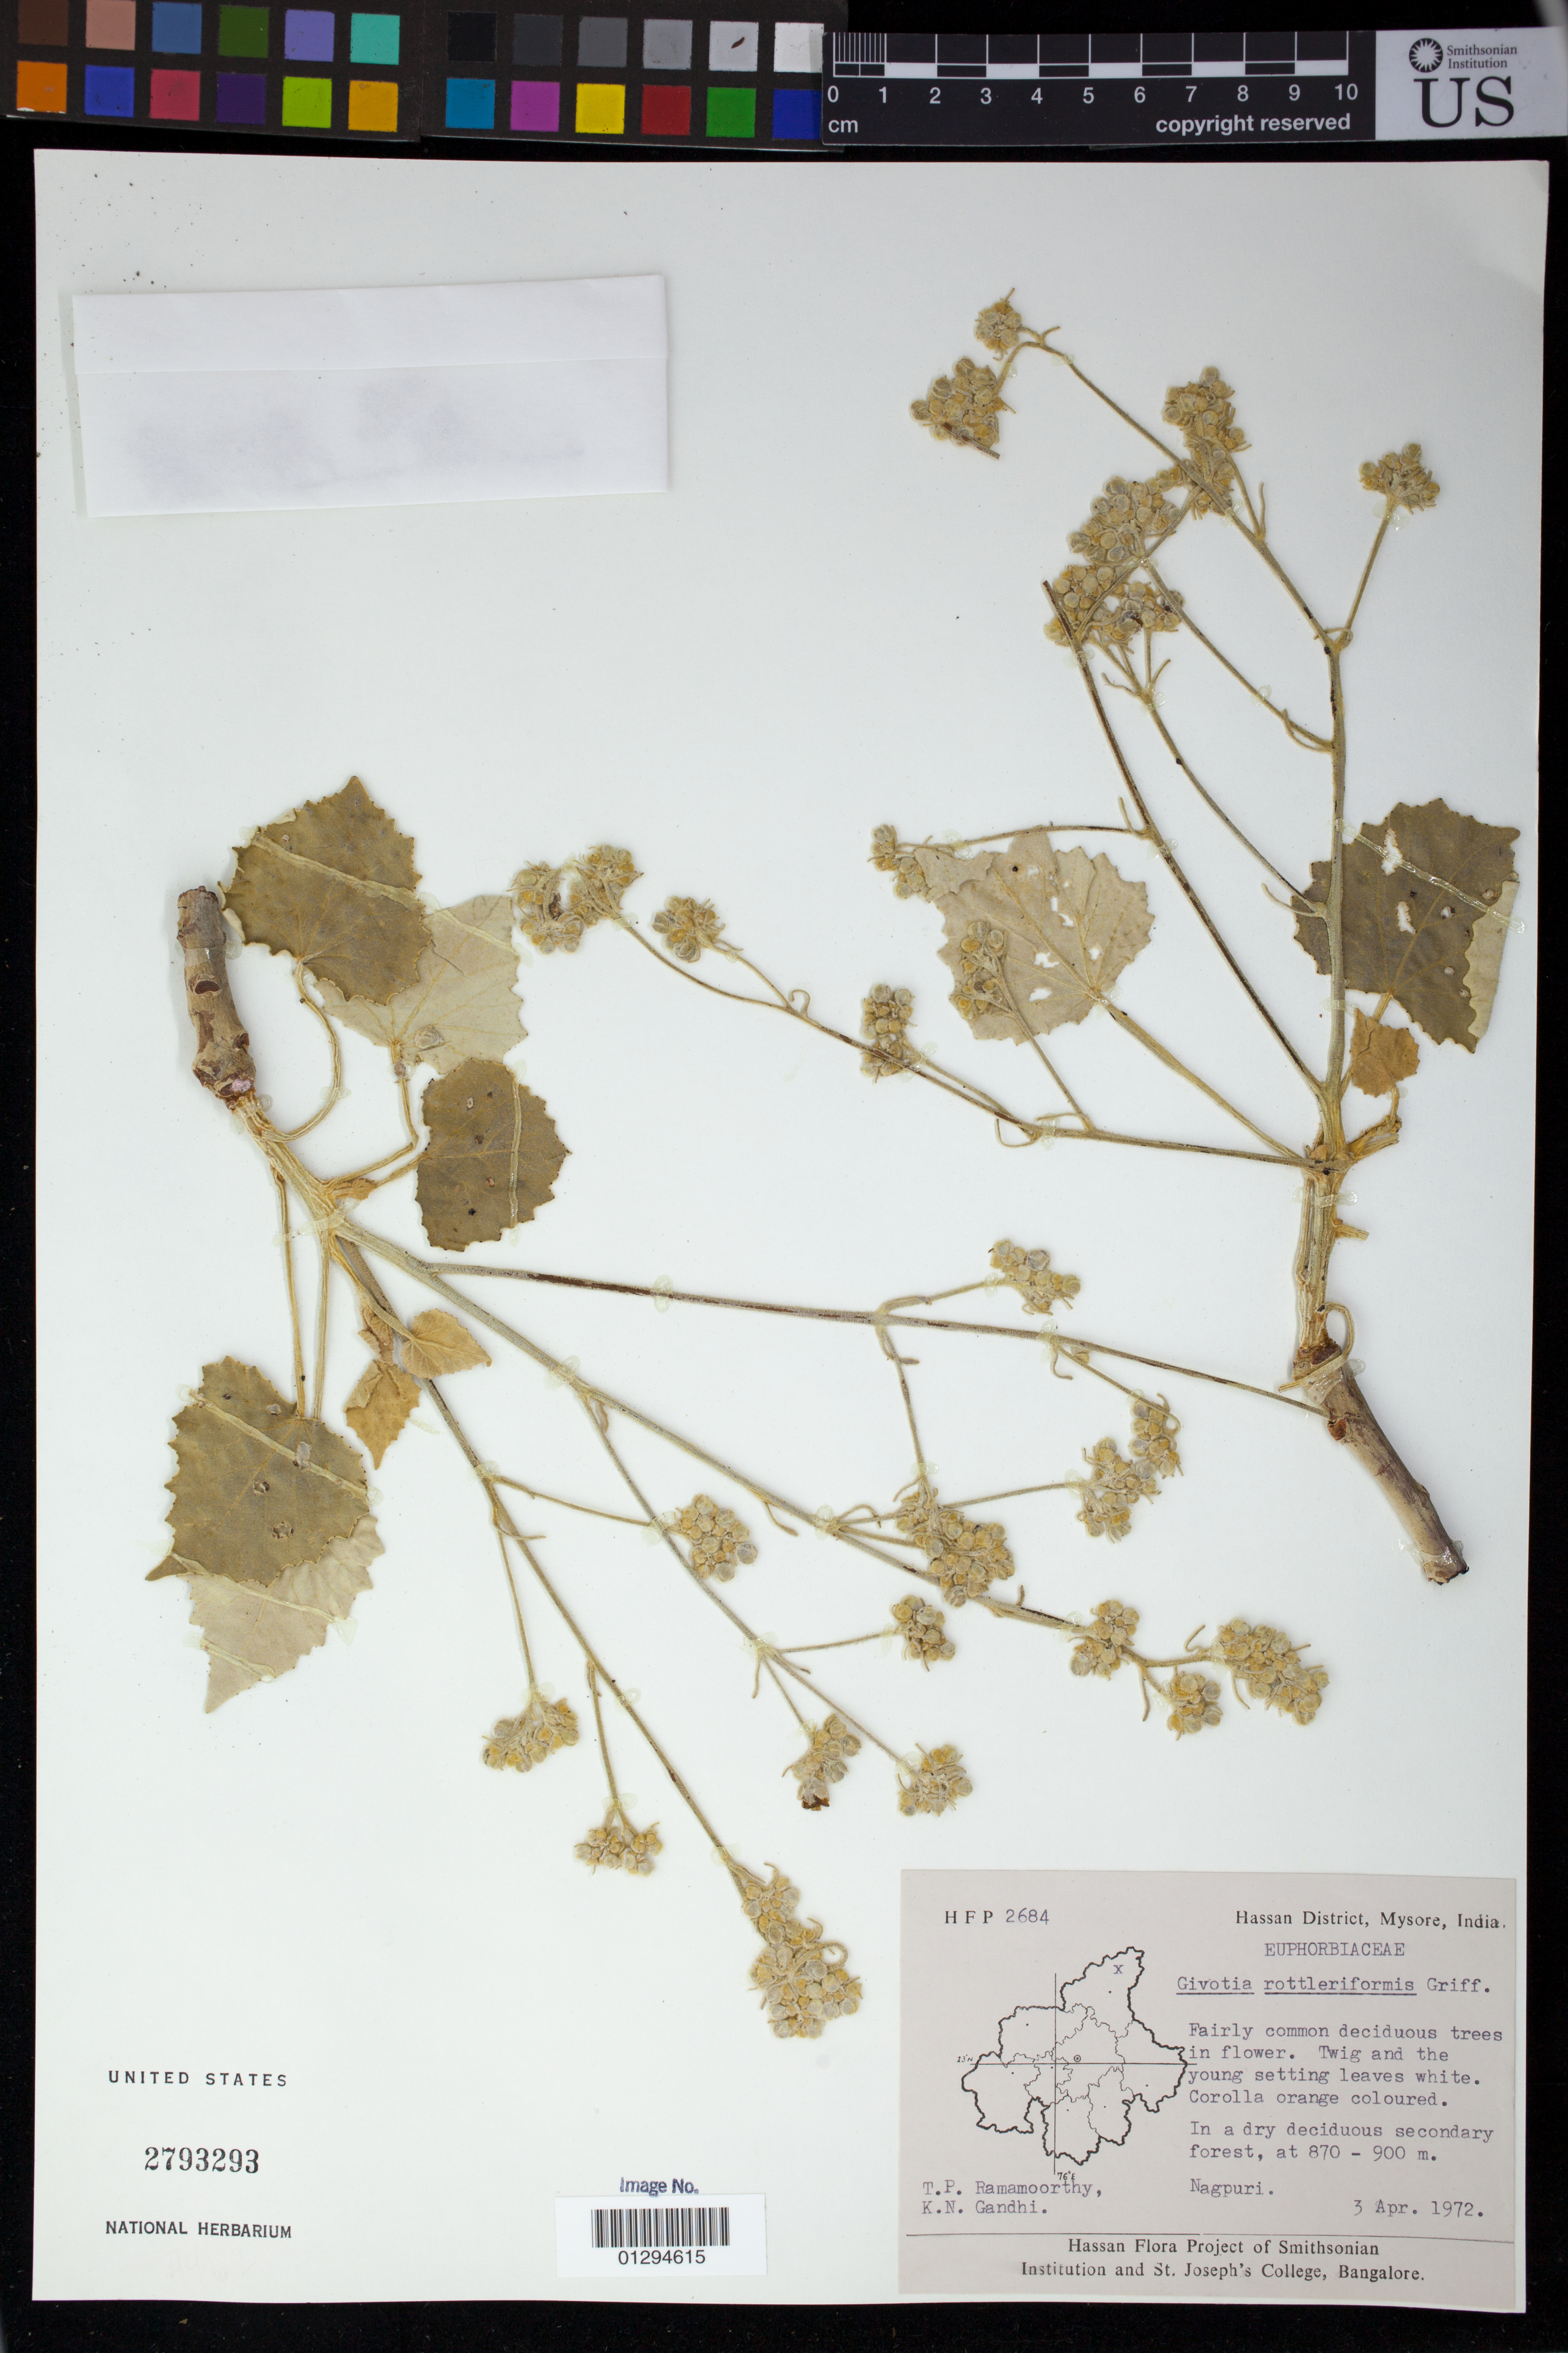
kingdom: Plantae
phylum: Tracheophyta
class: Magnoliopsida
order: Malpighiales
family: Euphorbiaceae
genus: Givotia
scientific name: Givotia rottleriformis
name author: Griff. ex Wight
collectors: T. P. Ramamoorthy & K. N. Gandhi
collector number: HFP 2684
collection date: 1972-04-03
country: India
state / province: Karnataka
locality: Hassan District, Mysore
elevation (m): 870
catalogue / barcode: US 2793293